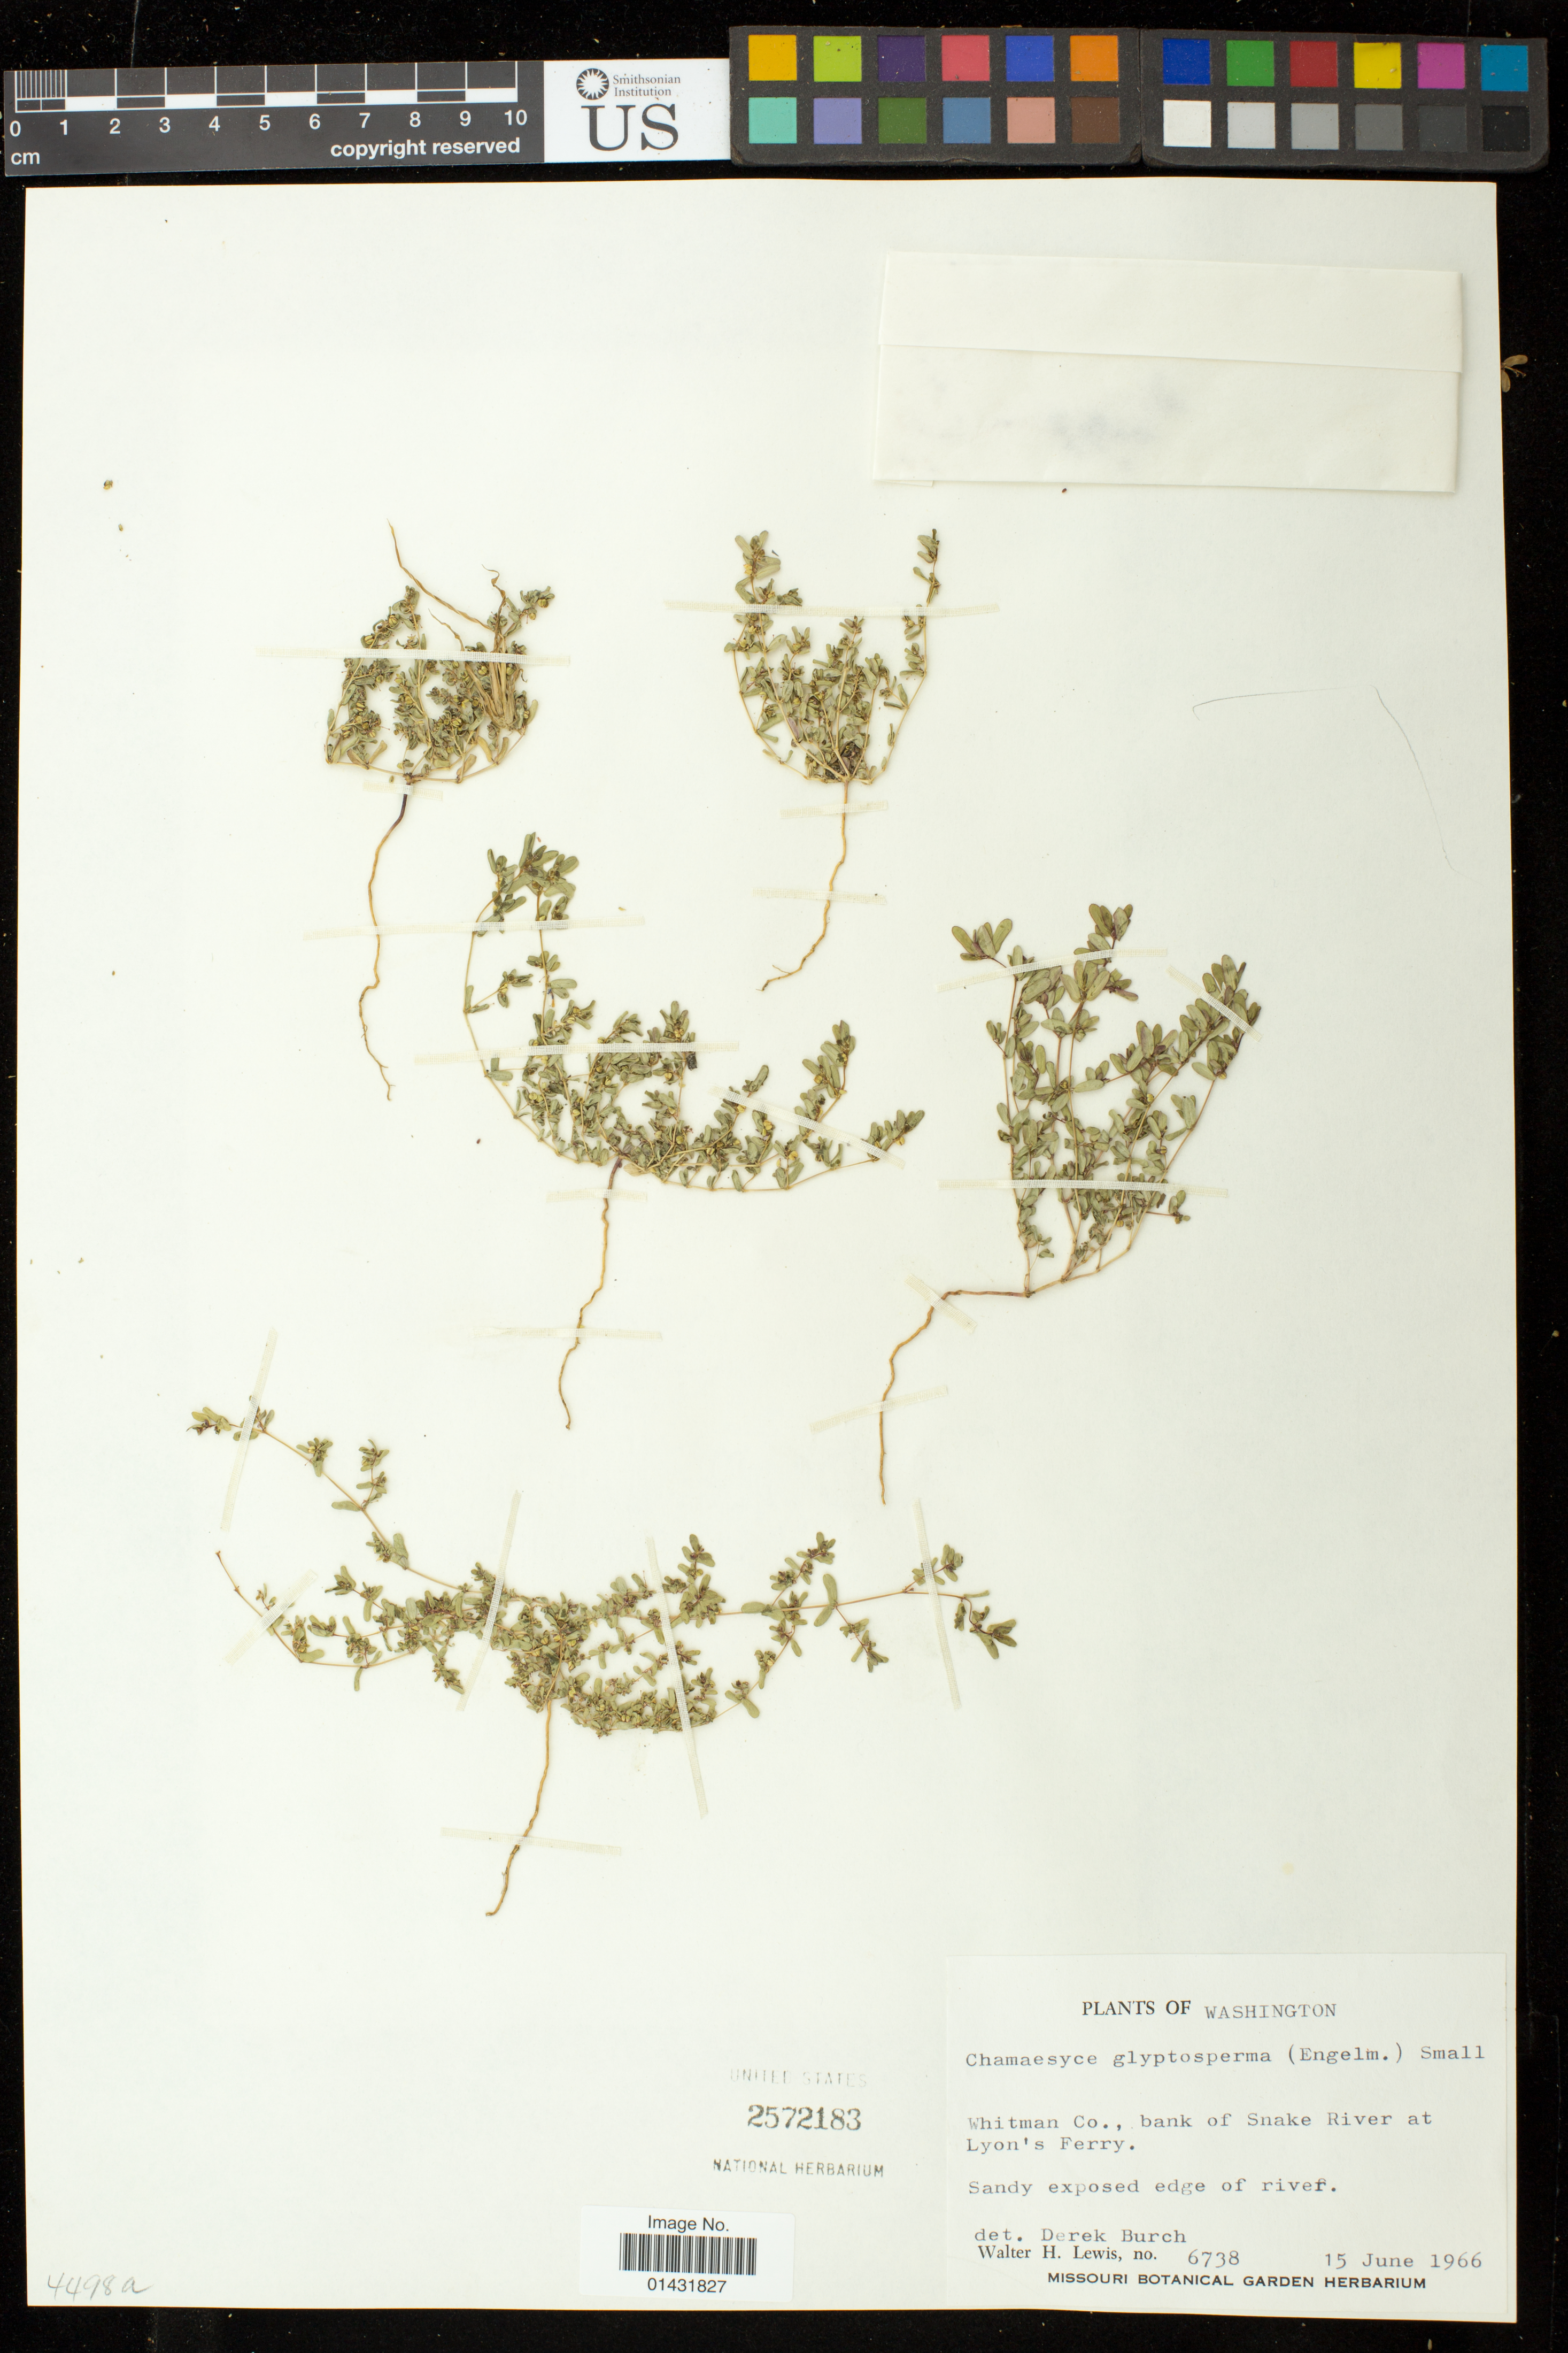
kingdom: Plantae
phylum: Tracheophyta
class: Magnoliopsida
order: Malpighiales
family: Euphorbiaceae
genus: Euphorbia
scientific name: Euphorbia glyptosperma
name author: Engelm.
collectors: W. H. Lewis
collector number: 6738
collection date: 1966-06-15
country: United States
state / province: Washington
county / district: Whitman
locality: Bank of Snake River at Lyon's Ferry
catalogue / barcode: US 2572183